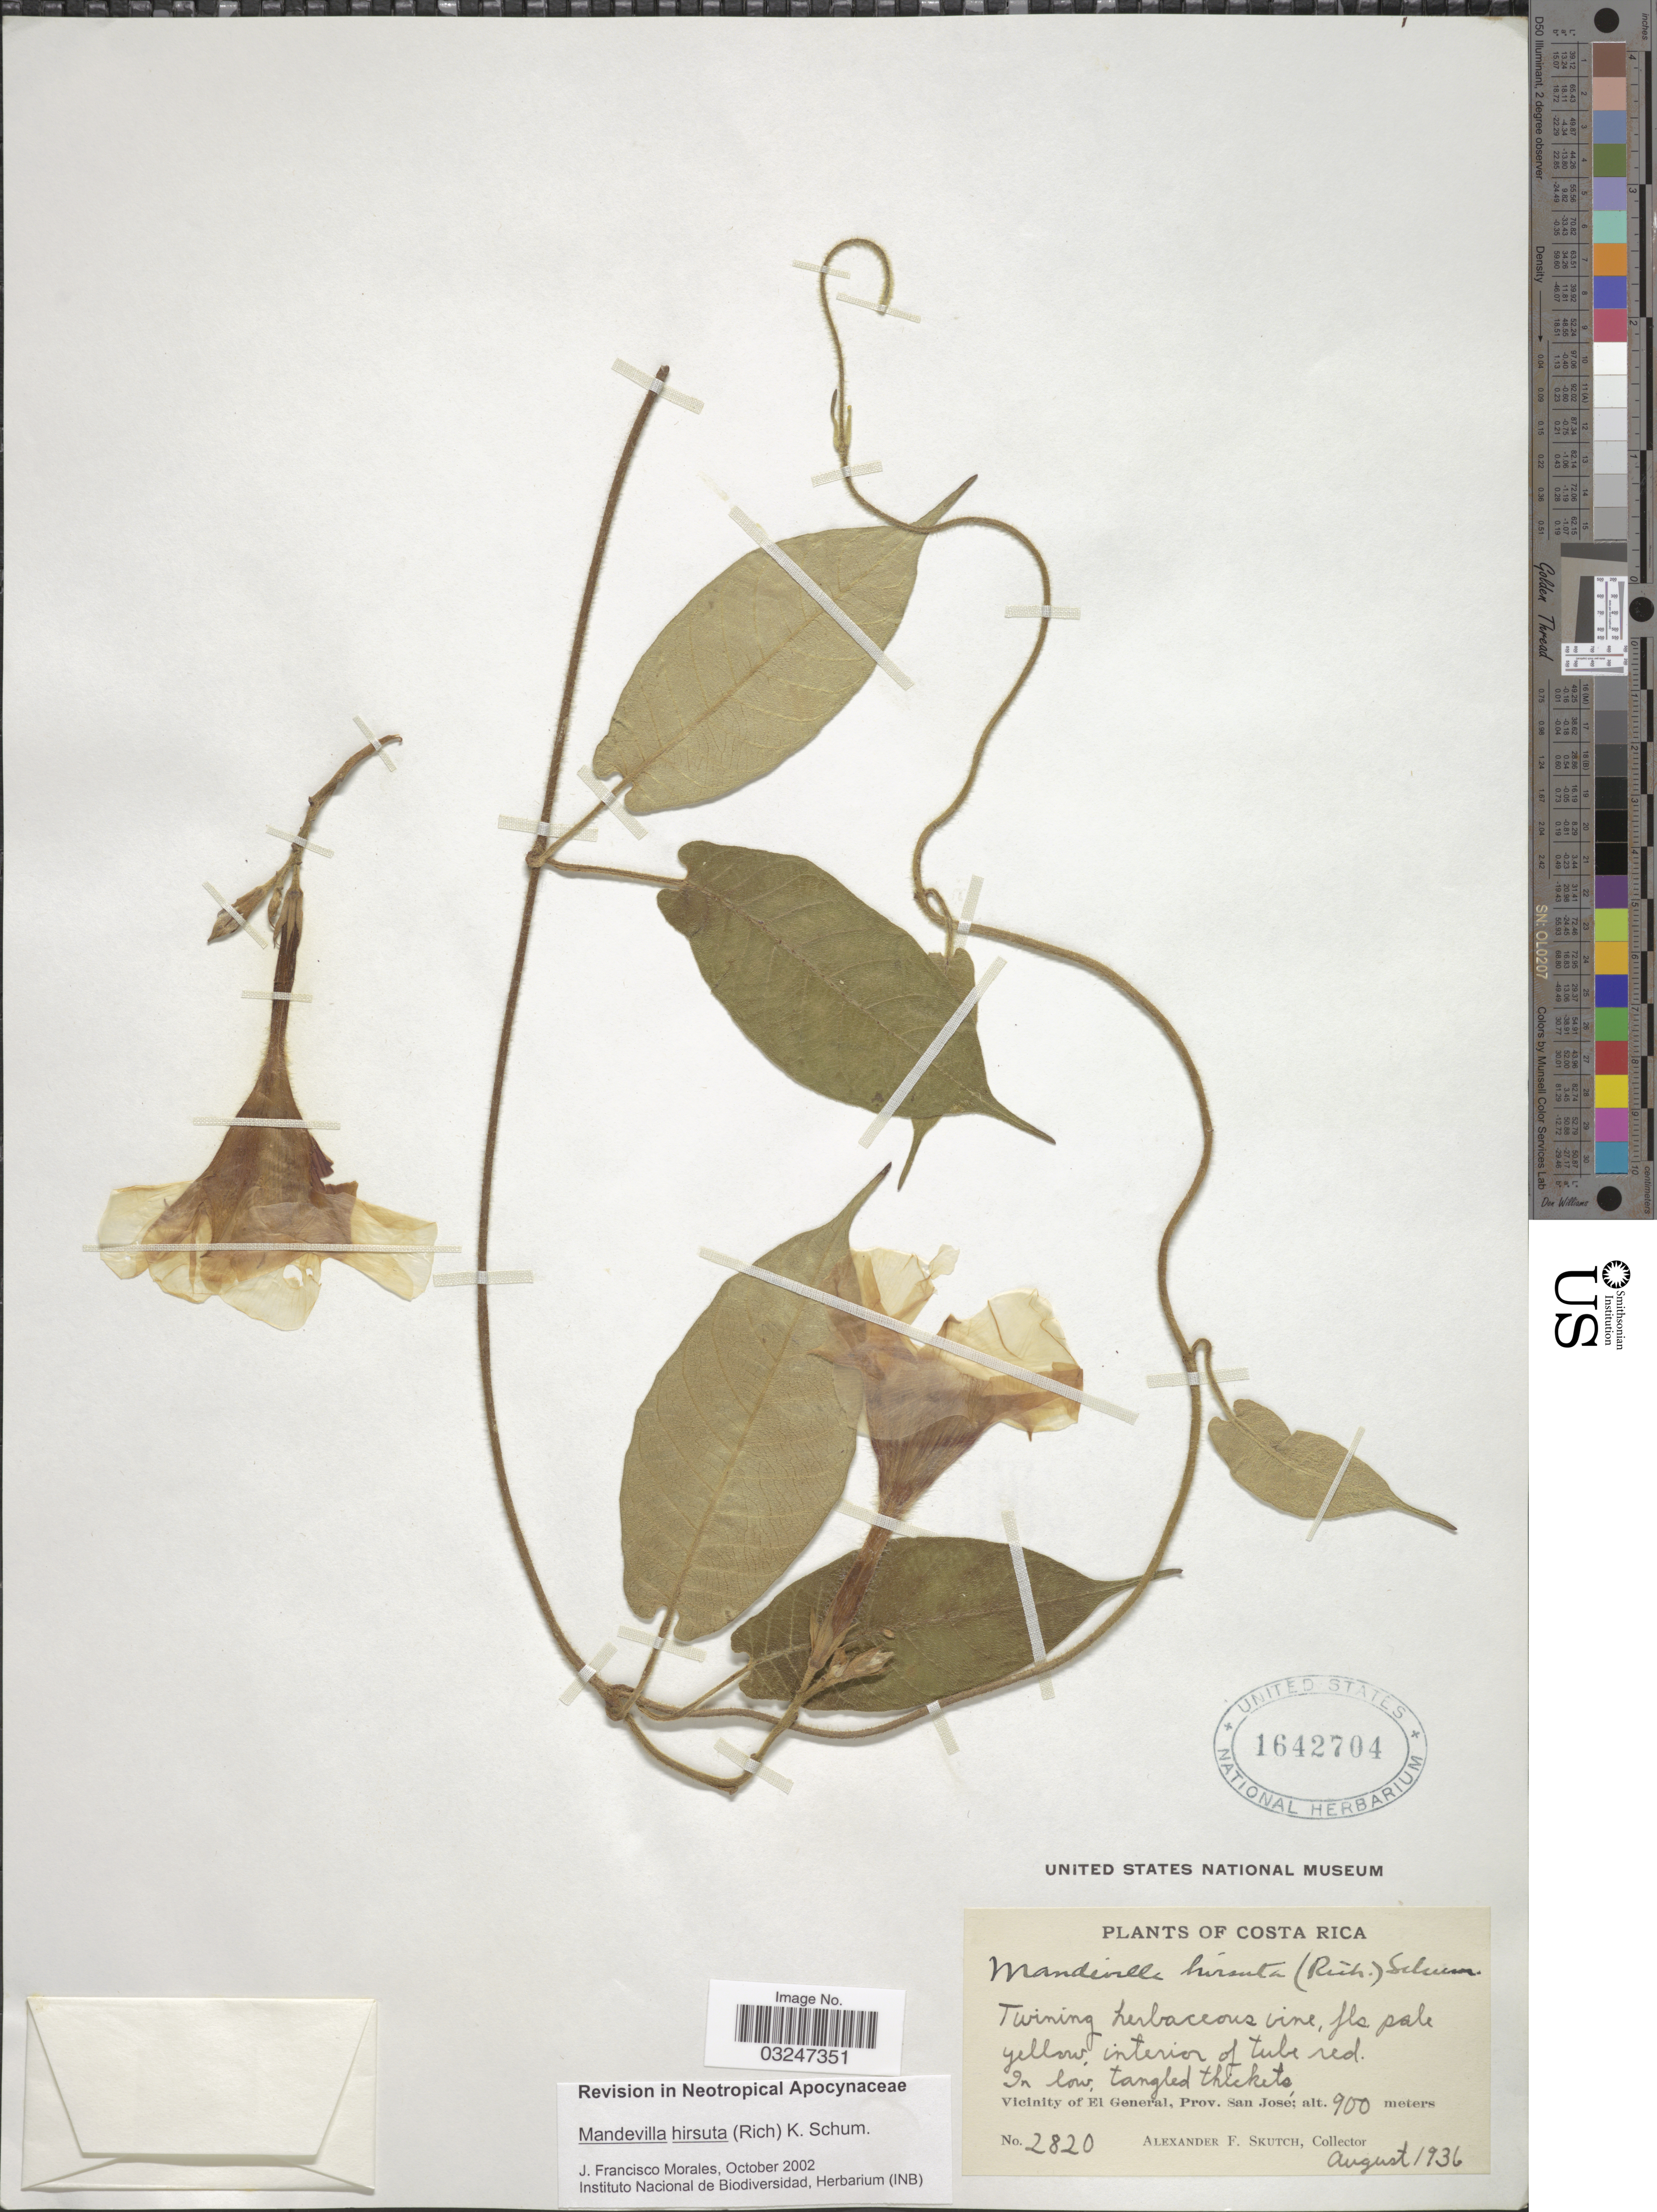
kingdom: Plantae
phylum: Tracheophyta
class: Magnoliopsida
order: Gentianales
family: Apocynaceae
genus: Mandevilla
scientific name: Mandevilla hirsuta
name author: (Rich.) K. Schum.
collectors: A. F. Skutch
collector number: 2820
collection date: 1936-08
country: Costa Rica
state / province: San José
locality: Vicinity of El General, Prov. San José.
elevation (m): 900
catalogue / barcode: US 1642704